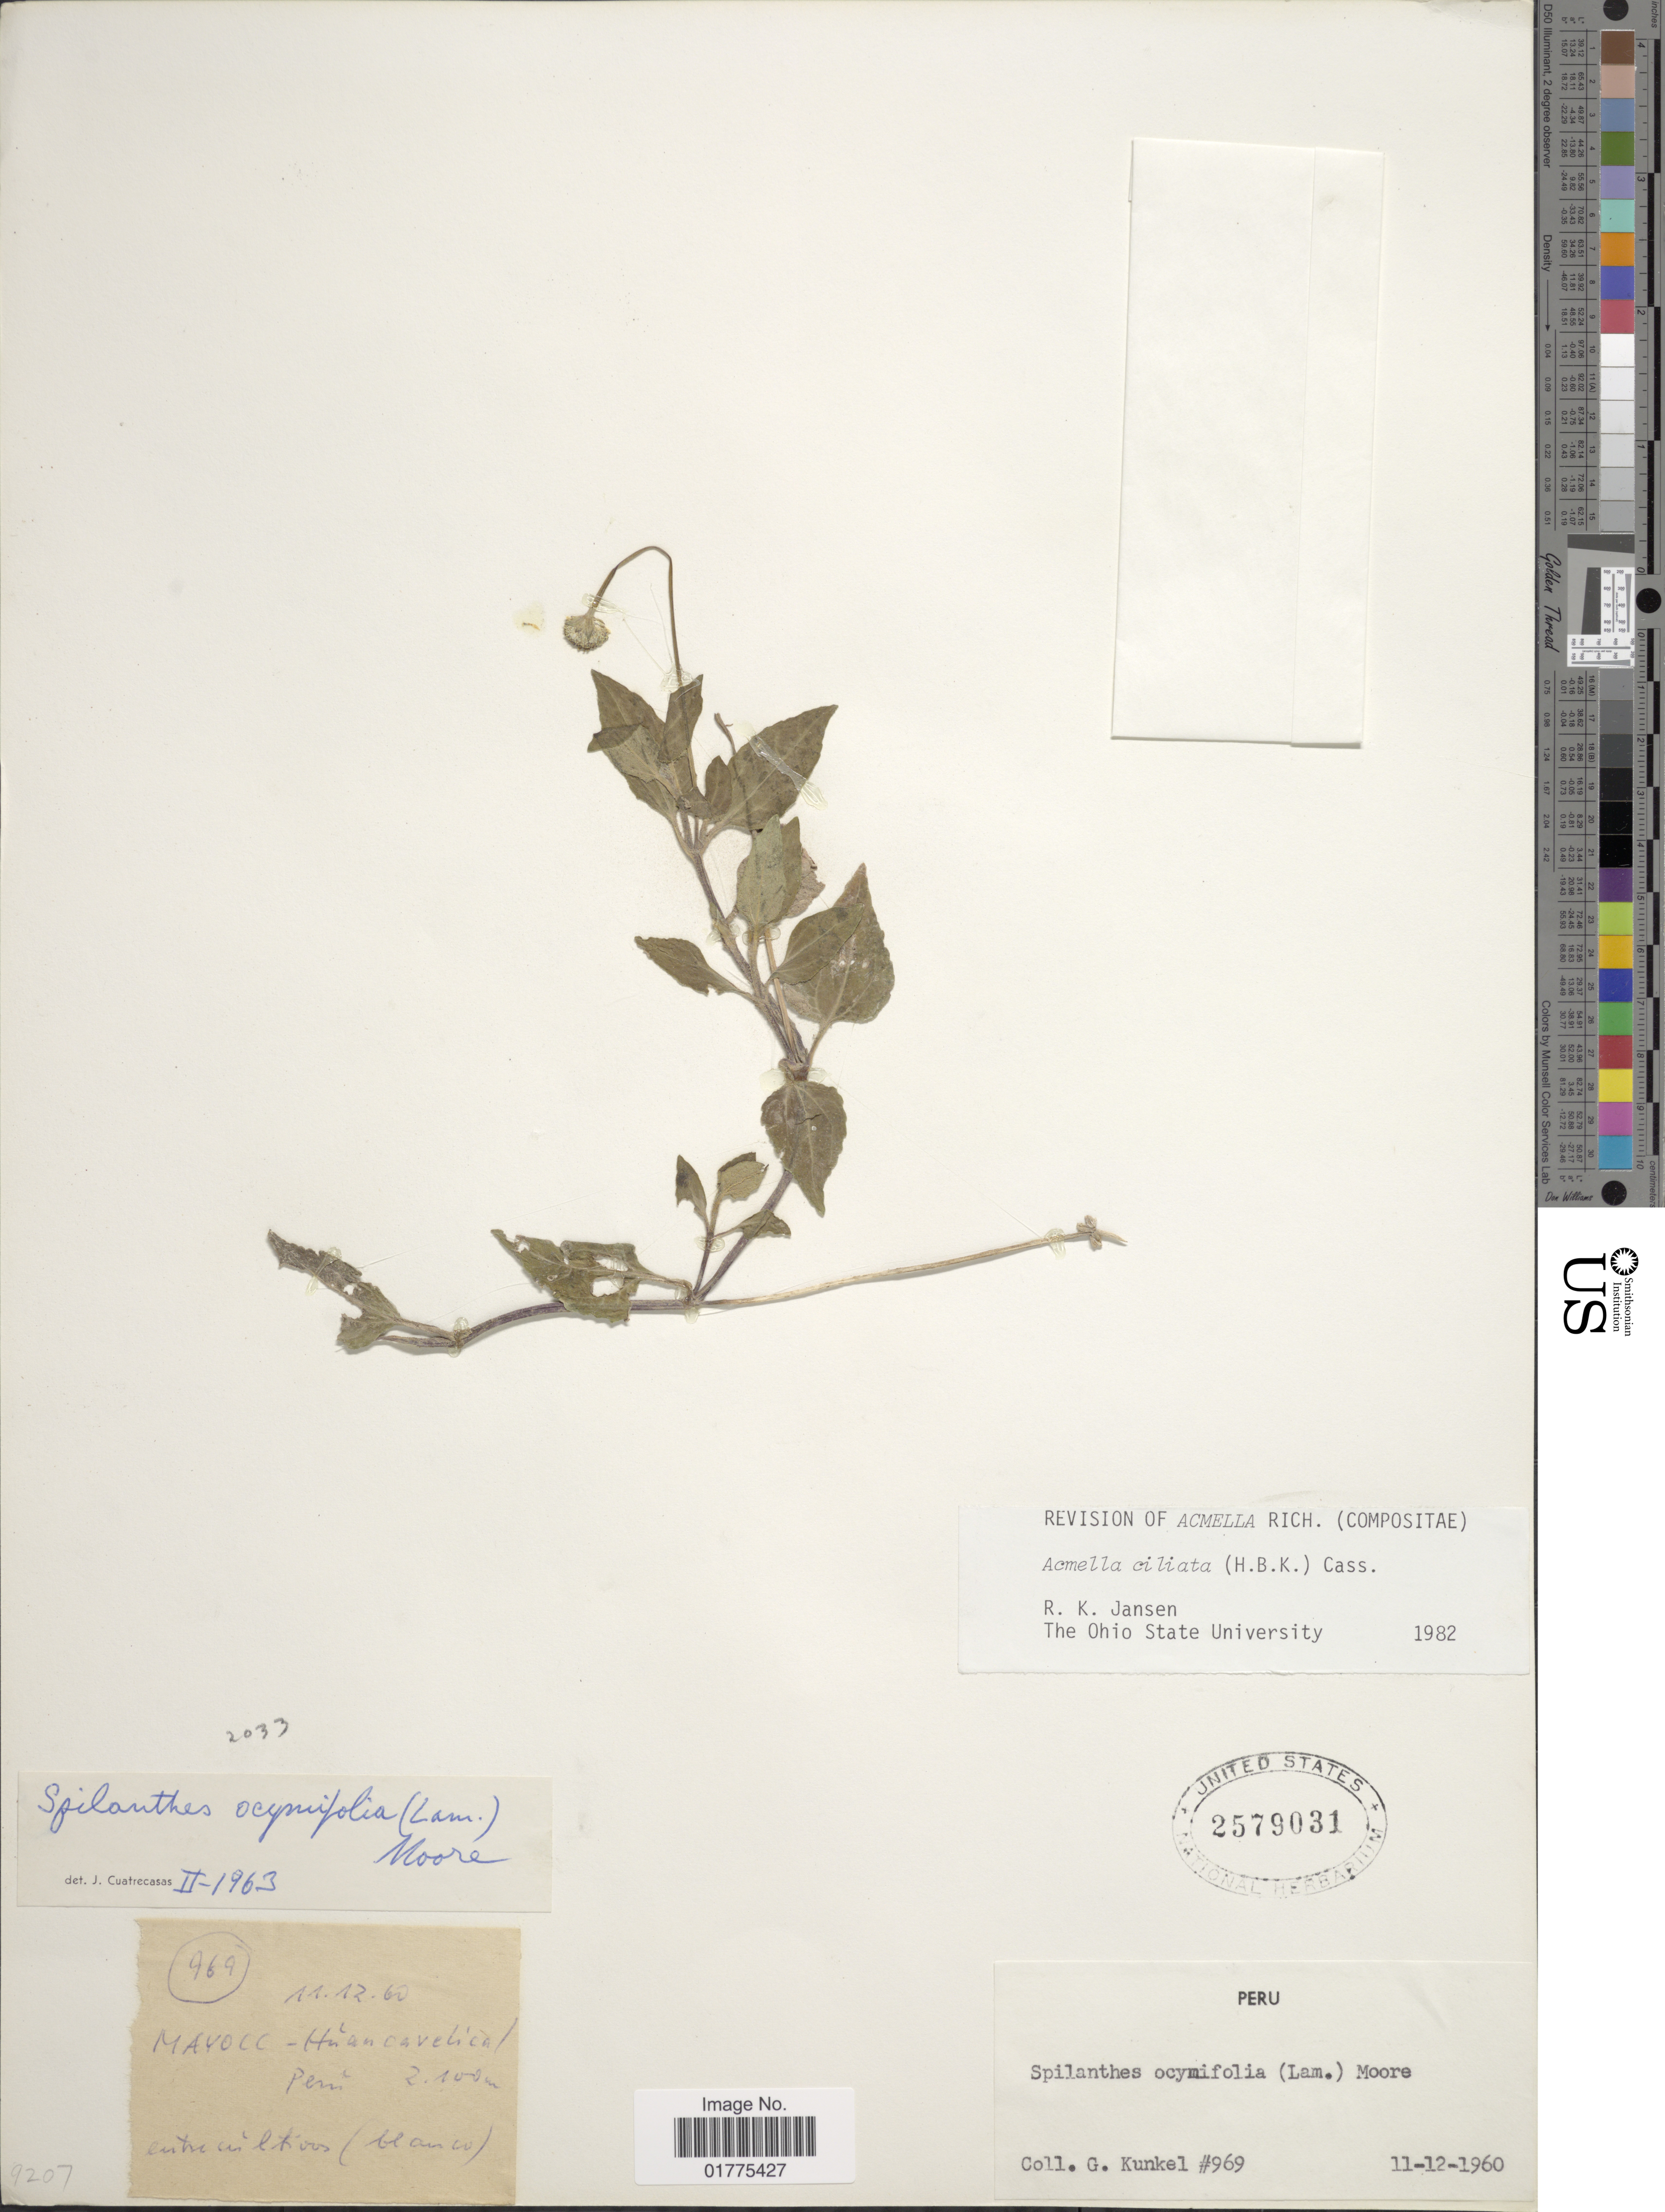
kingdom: Plantae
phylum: Tracheophyta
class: Magnoliopsida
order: Asterales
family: Asteraceae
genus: Acmella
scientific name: Acmella ciliata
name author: (Kunth) Cass.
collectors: G. Kunkel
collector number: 969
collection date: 1960-12-11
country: Peru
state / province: Huancavelica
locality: Mayocc, Huancavelica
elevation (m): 2100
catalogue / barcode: US 2579031